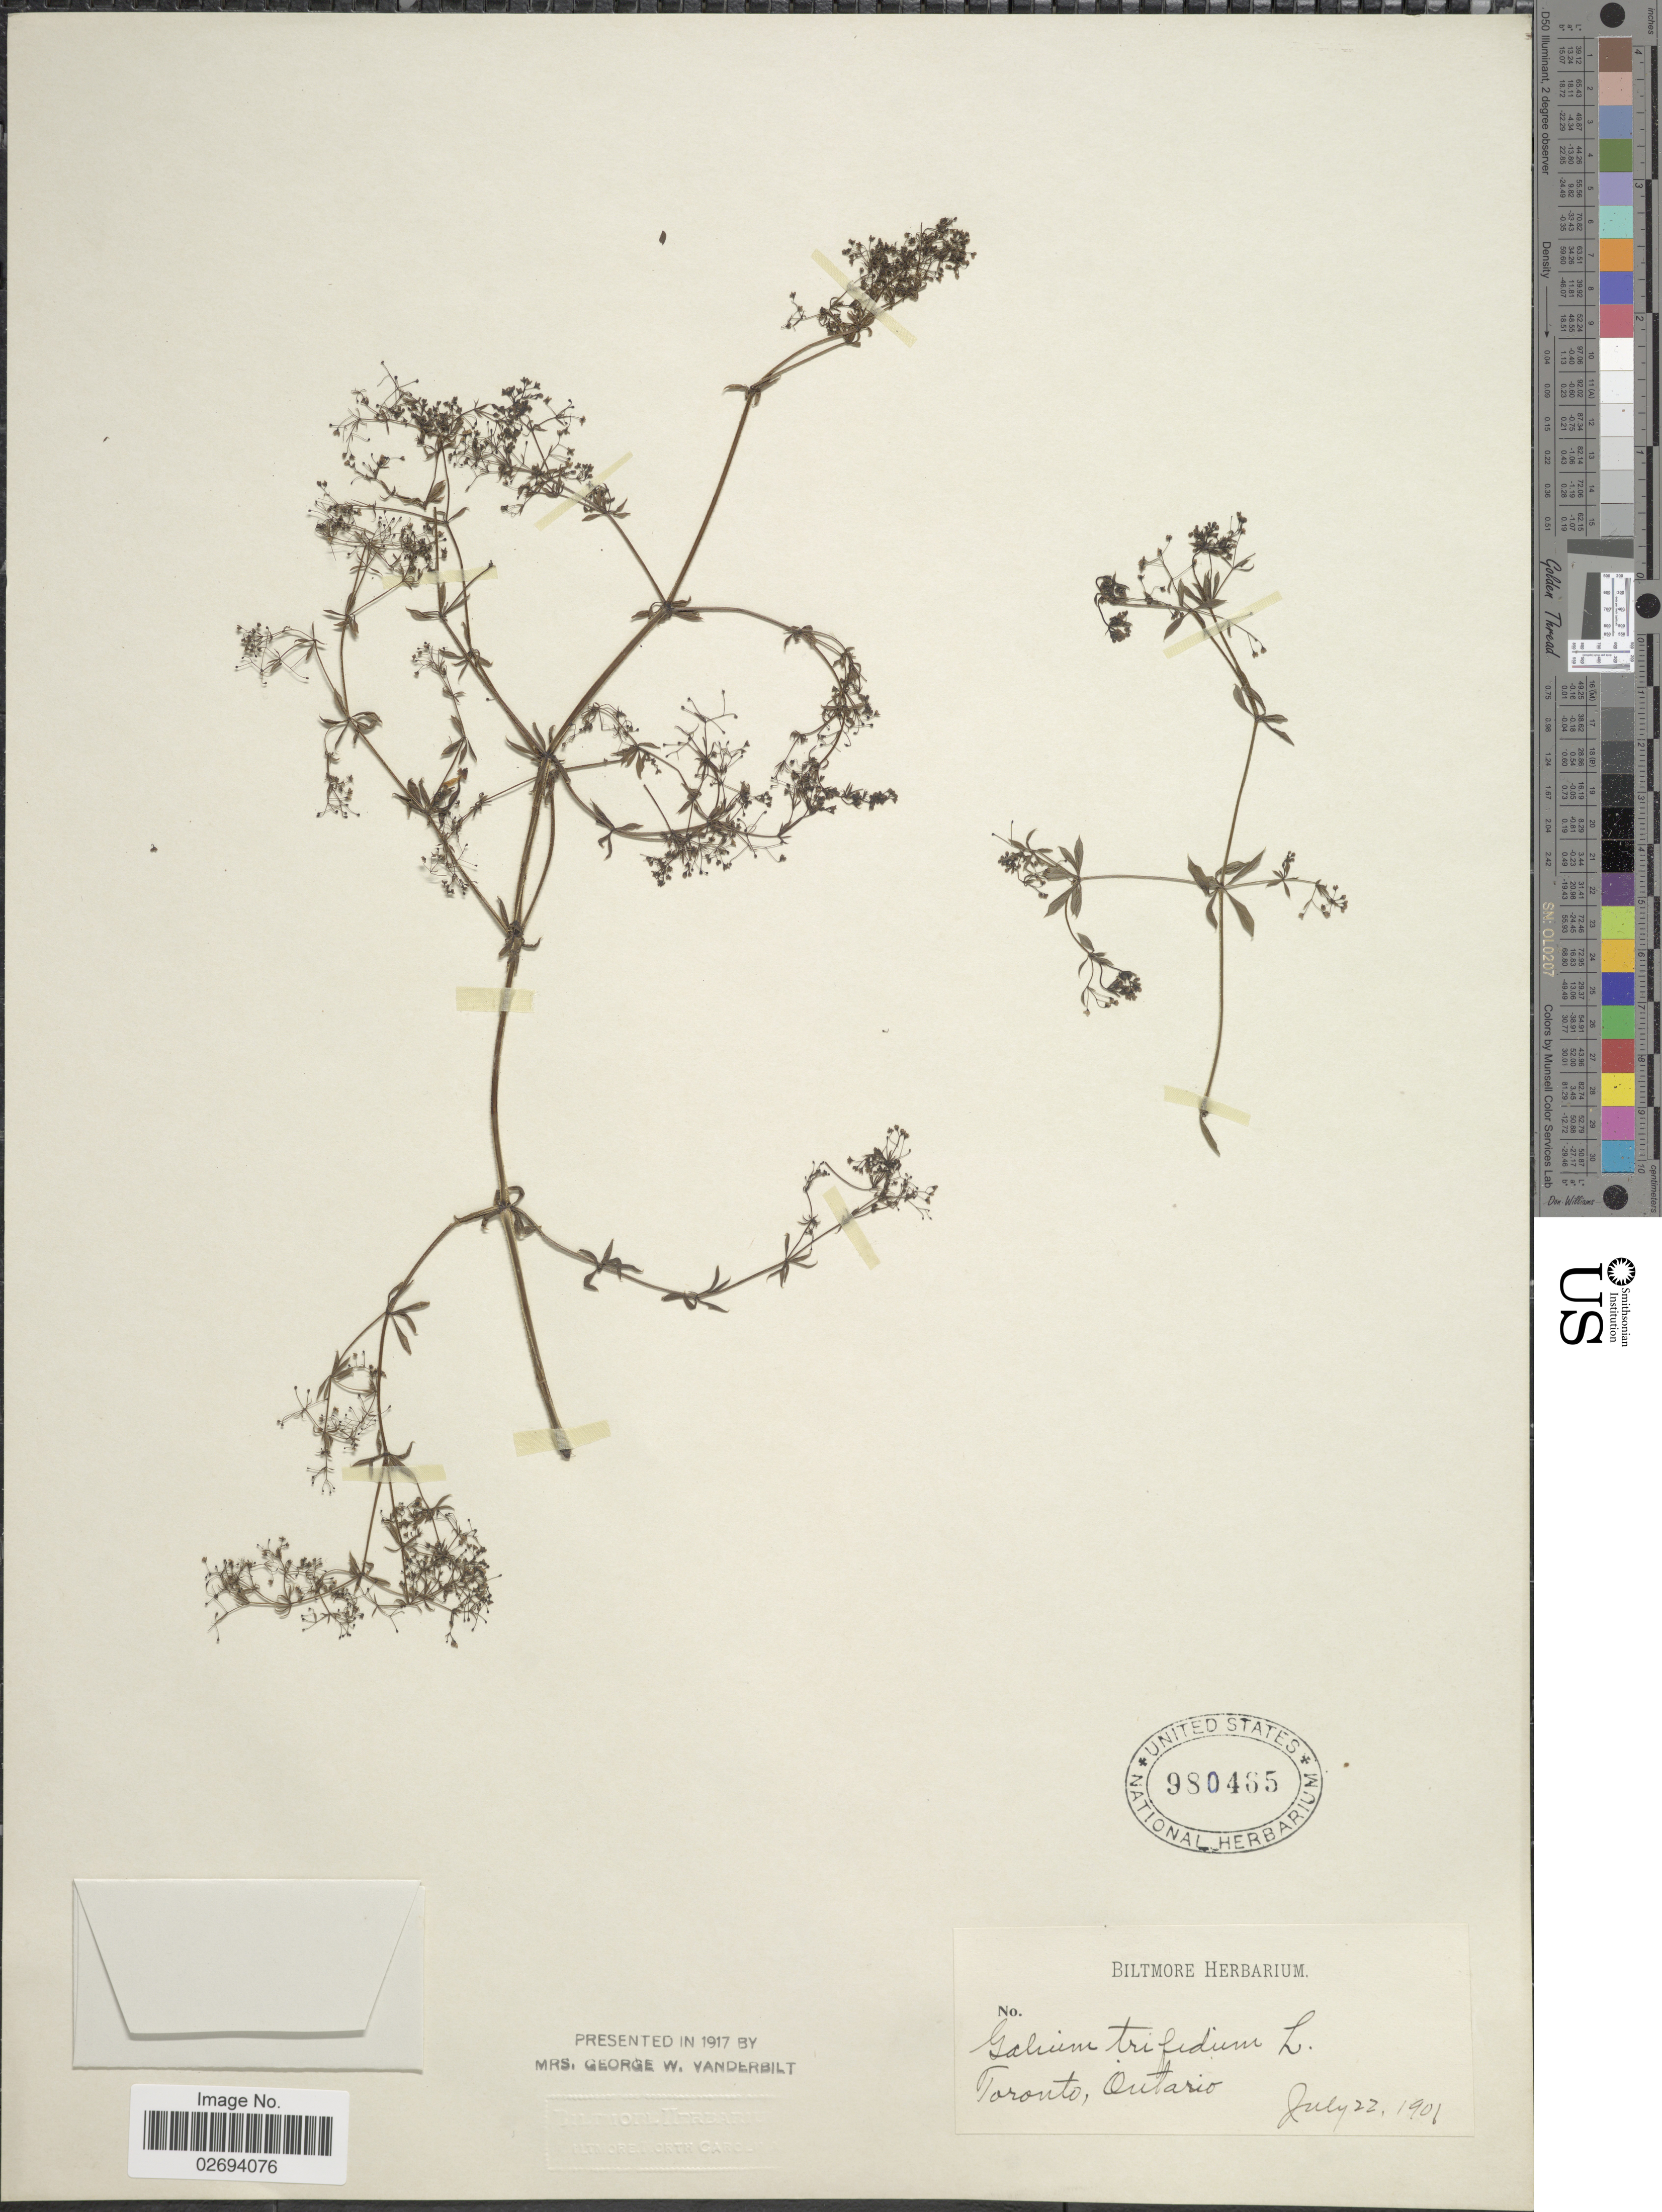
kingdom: Plantae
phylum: Tracheophyta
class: Magnoliopsida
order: Gentianales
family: Rubiaceae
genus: Galium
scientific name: Galium trifidum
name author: L.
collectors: ex herb. Biltmore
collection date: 1901-07-22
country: Canada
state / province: Ontario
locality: Toronto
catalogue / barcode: US 980465